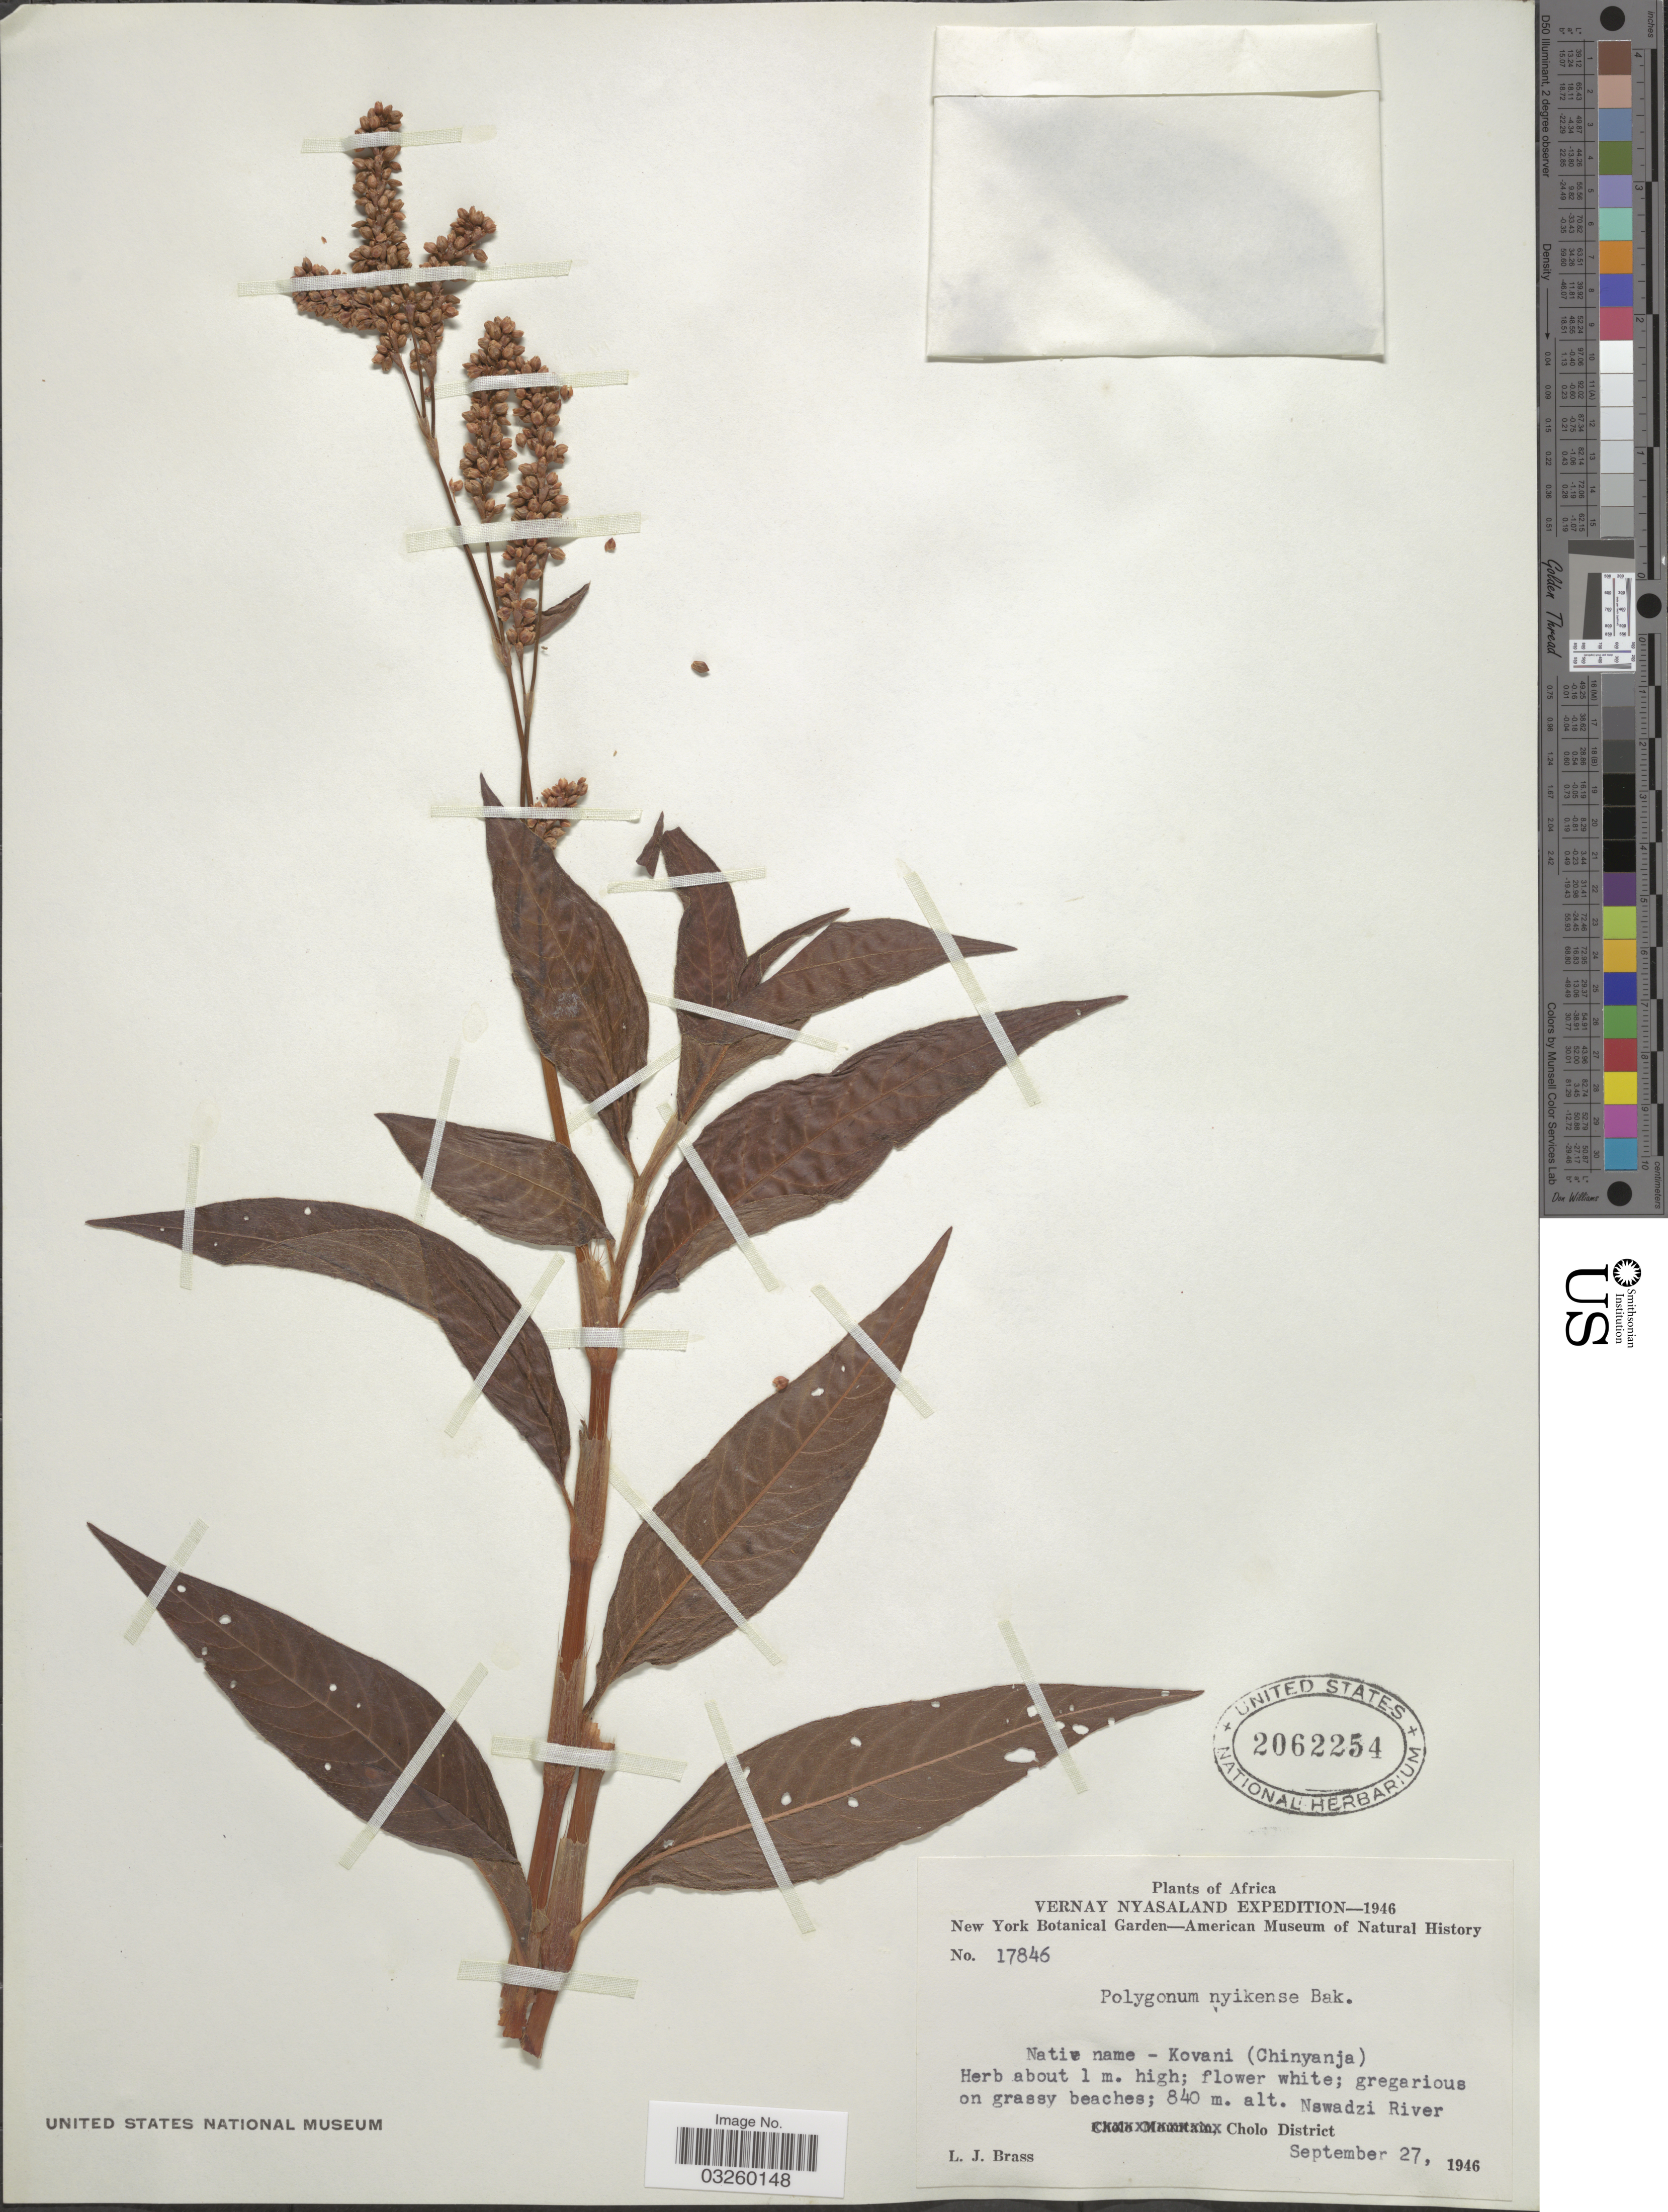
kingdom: Plantae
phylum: Tracheophyta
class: Magnoliopsida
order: Caryophyllales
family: Polygonaceae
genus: Polygonum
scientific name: Polygonum setulosum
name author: A. Rich.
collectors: L. J. Brass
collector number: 17846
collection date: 1946-09-27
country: Malawi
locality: Vernay Nyasaland. Nswadzi River. Cholo District.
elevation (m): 840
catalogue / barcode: US 2062254